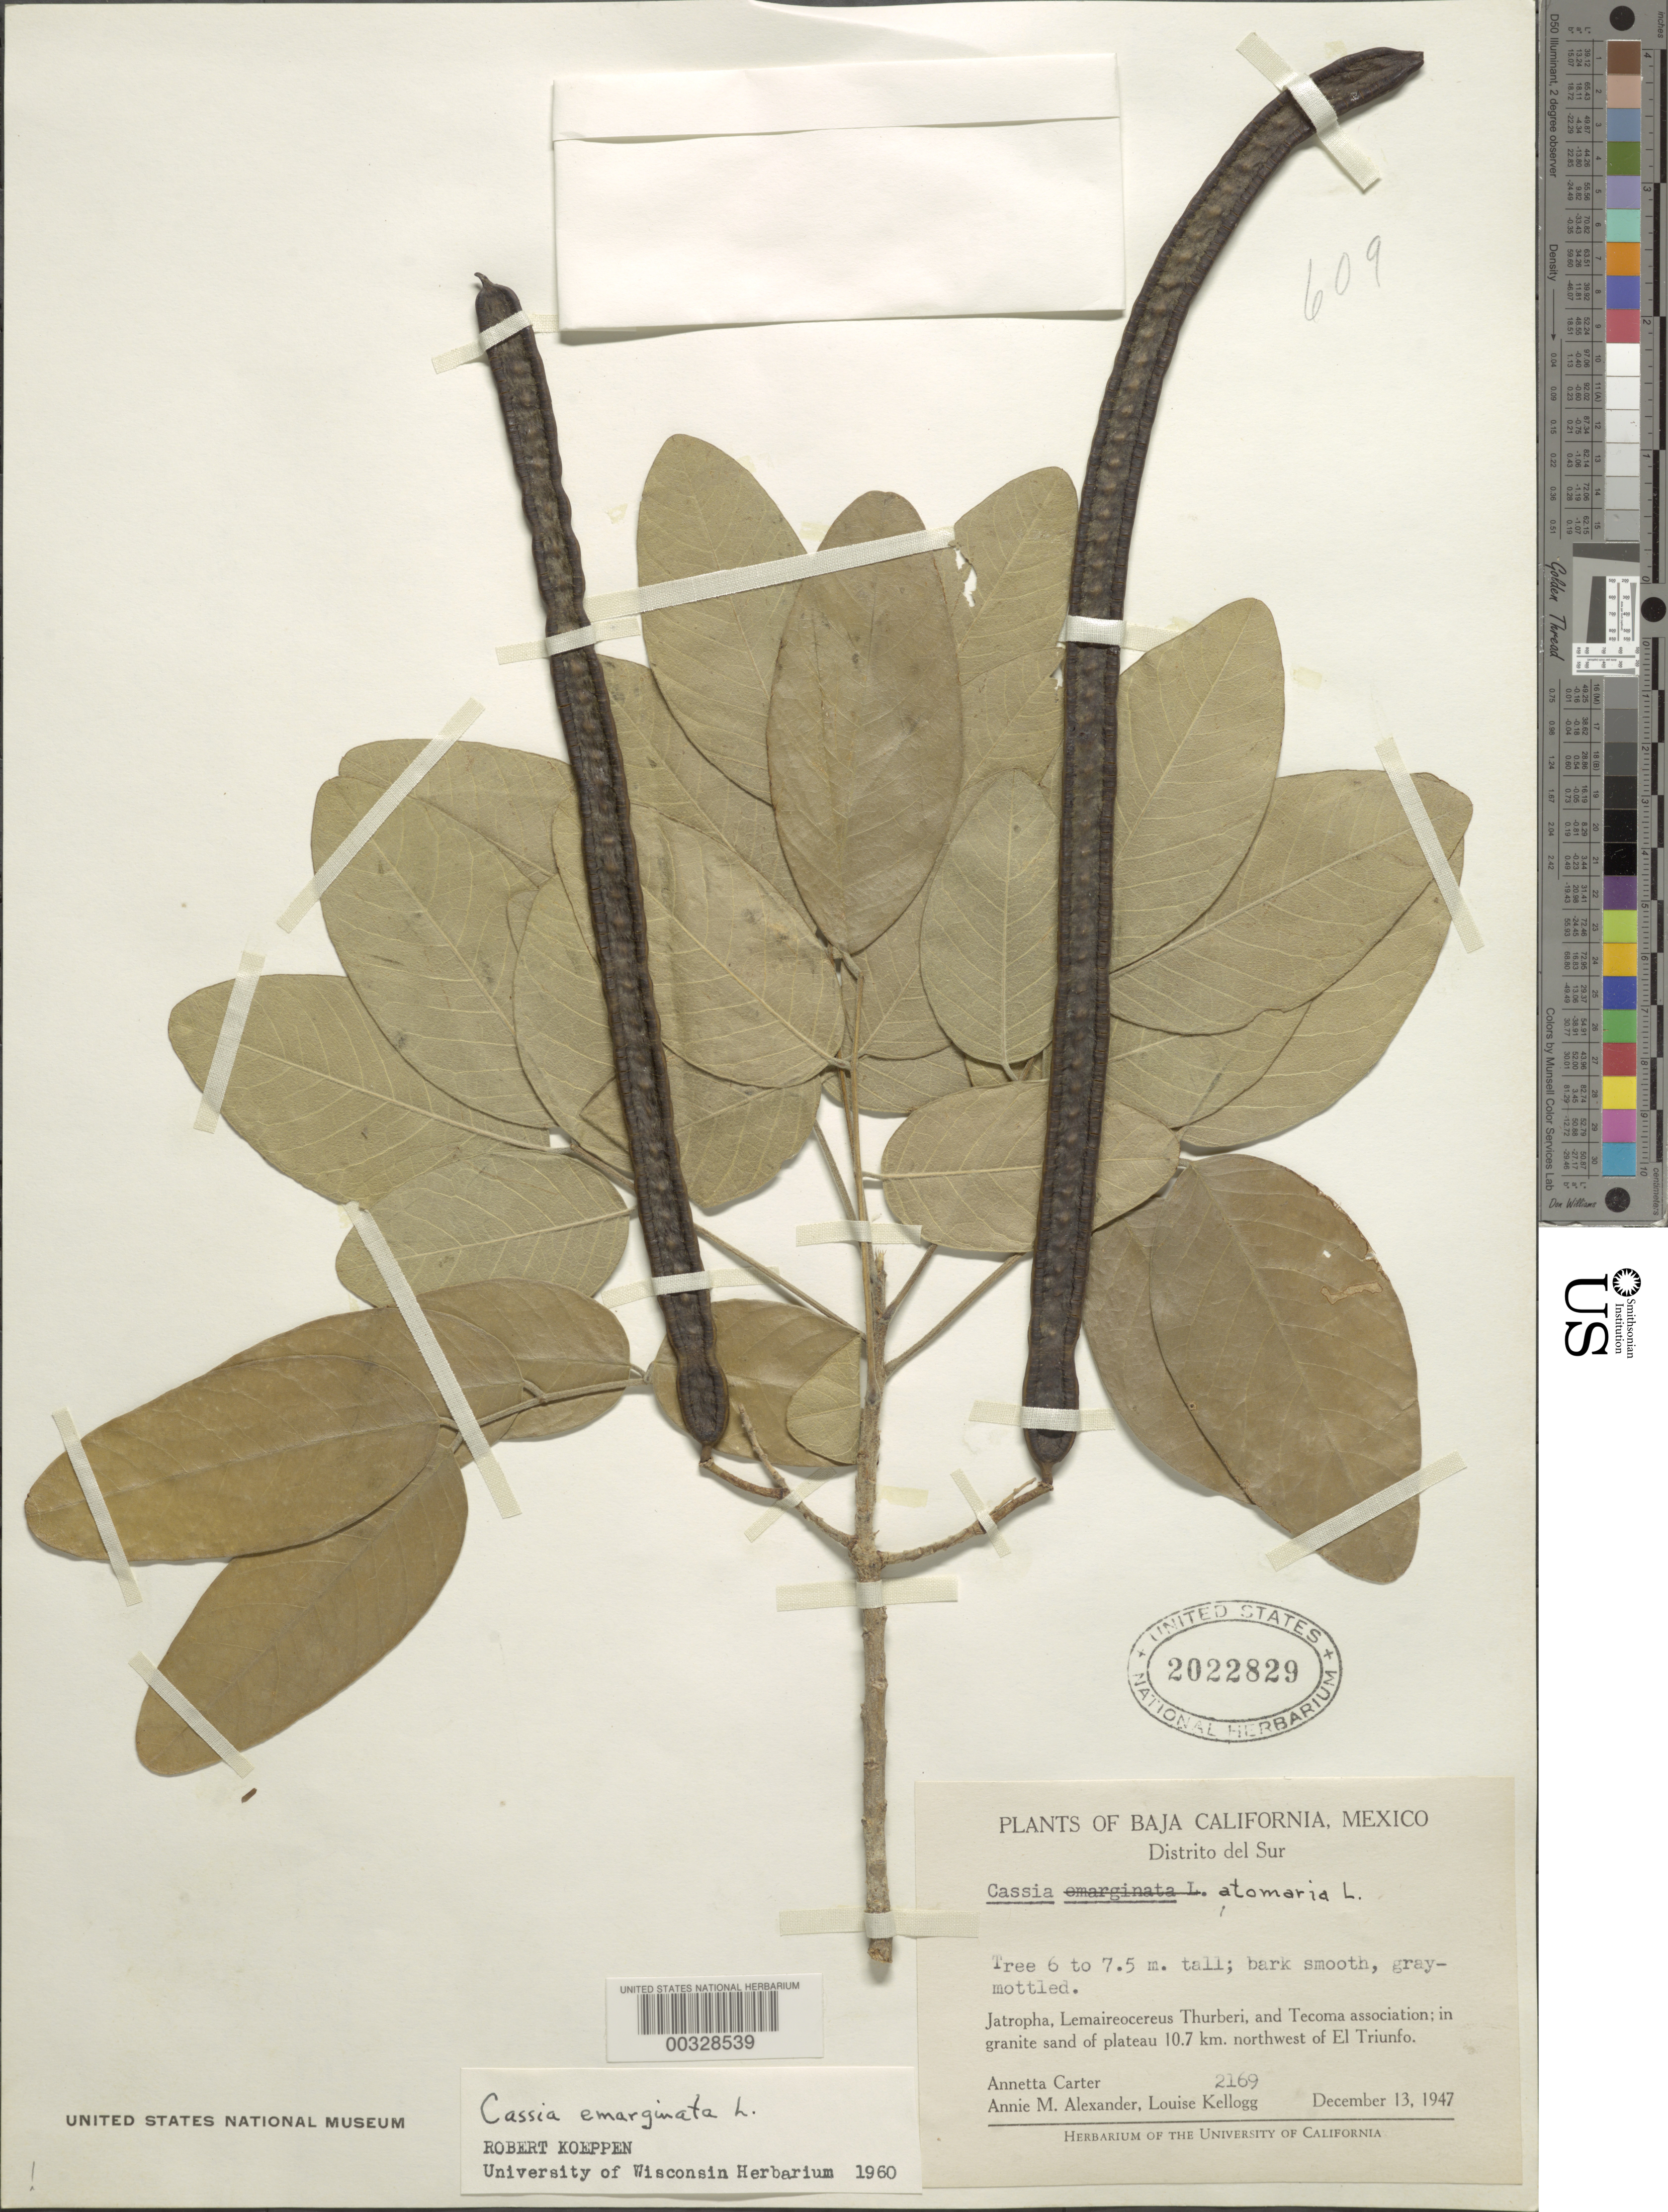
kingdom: Plantae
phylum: Tracheophyta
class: Magnoliopsida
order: Fabales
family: Fabaceae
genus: Senna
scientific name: Senna emarginata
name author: L.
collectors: A. M. Carter, A. M. Alexander & L. Kellogg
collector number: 2169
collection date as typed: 13 Dec 1947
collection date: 1947-12-13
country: Mexico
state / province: Baja California Sur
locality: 10.7 km NW of El Triunfo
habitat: In granite sand in plateau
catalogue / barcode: US 2022829